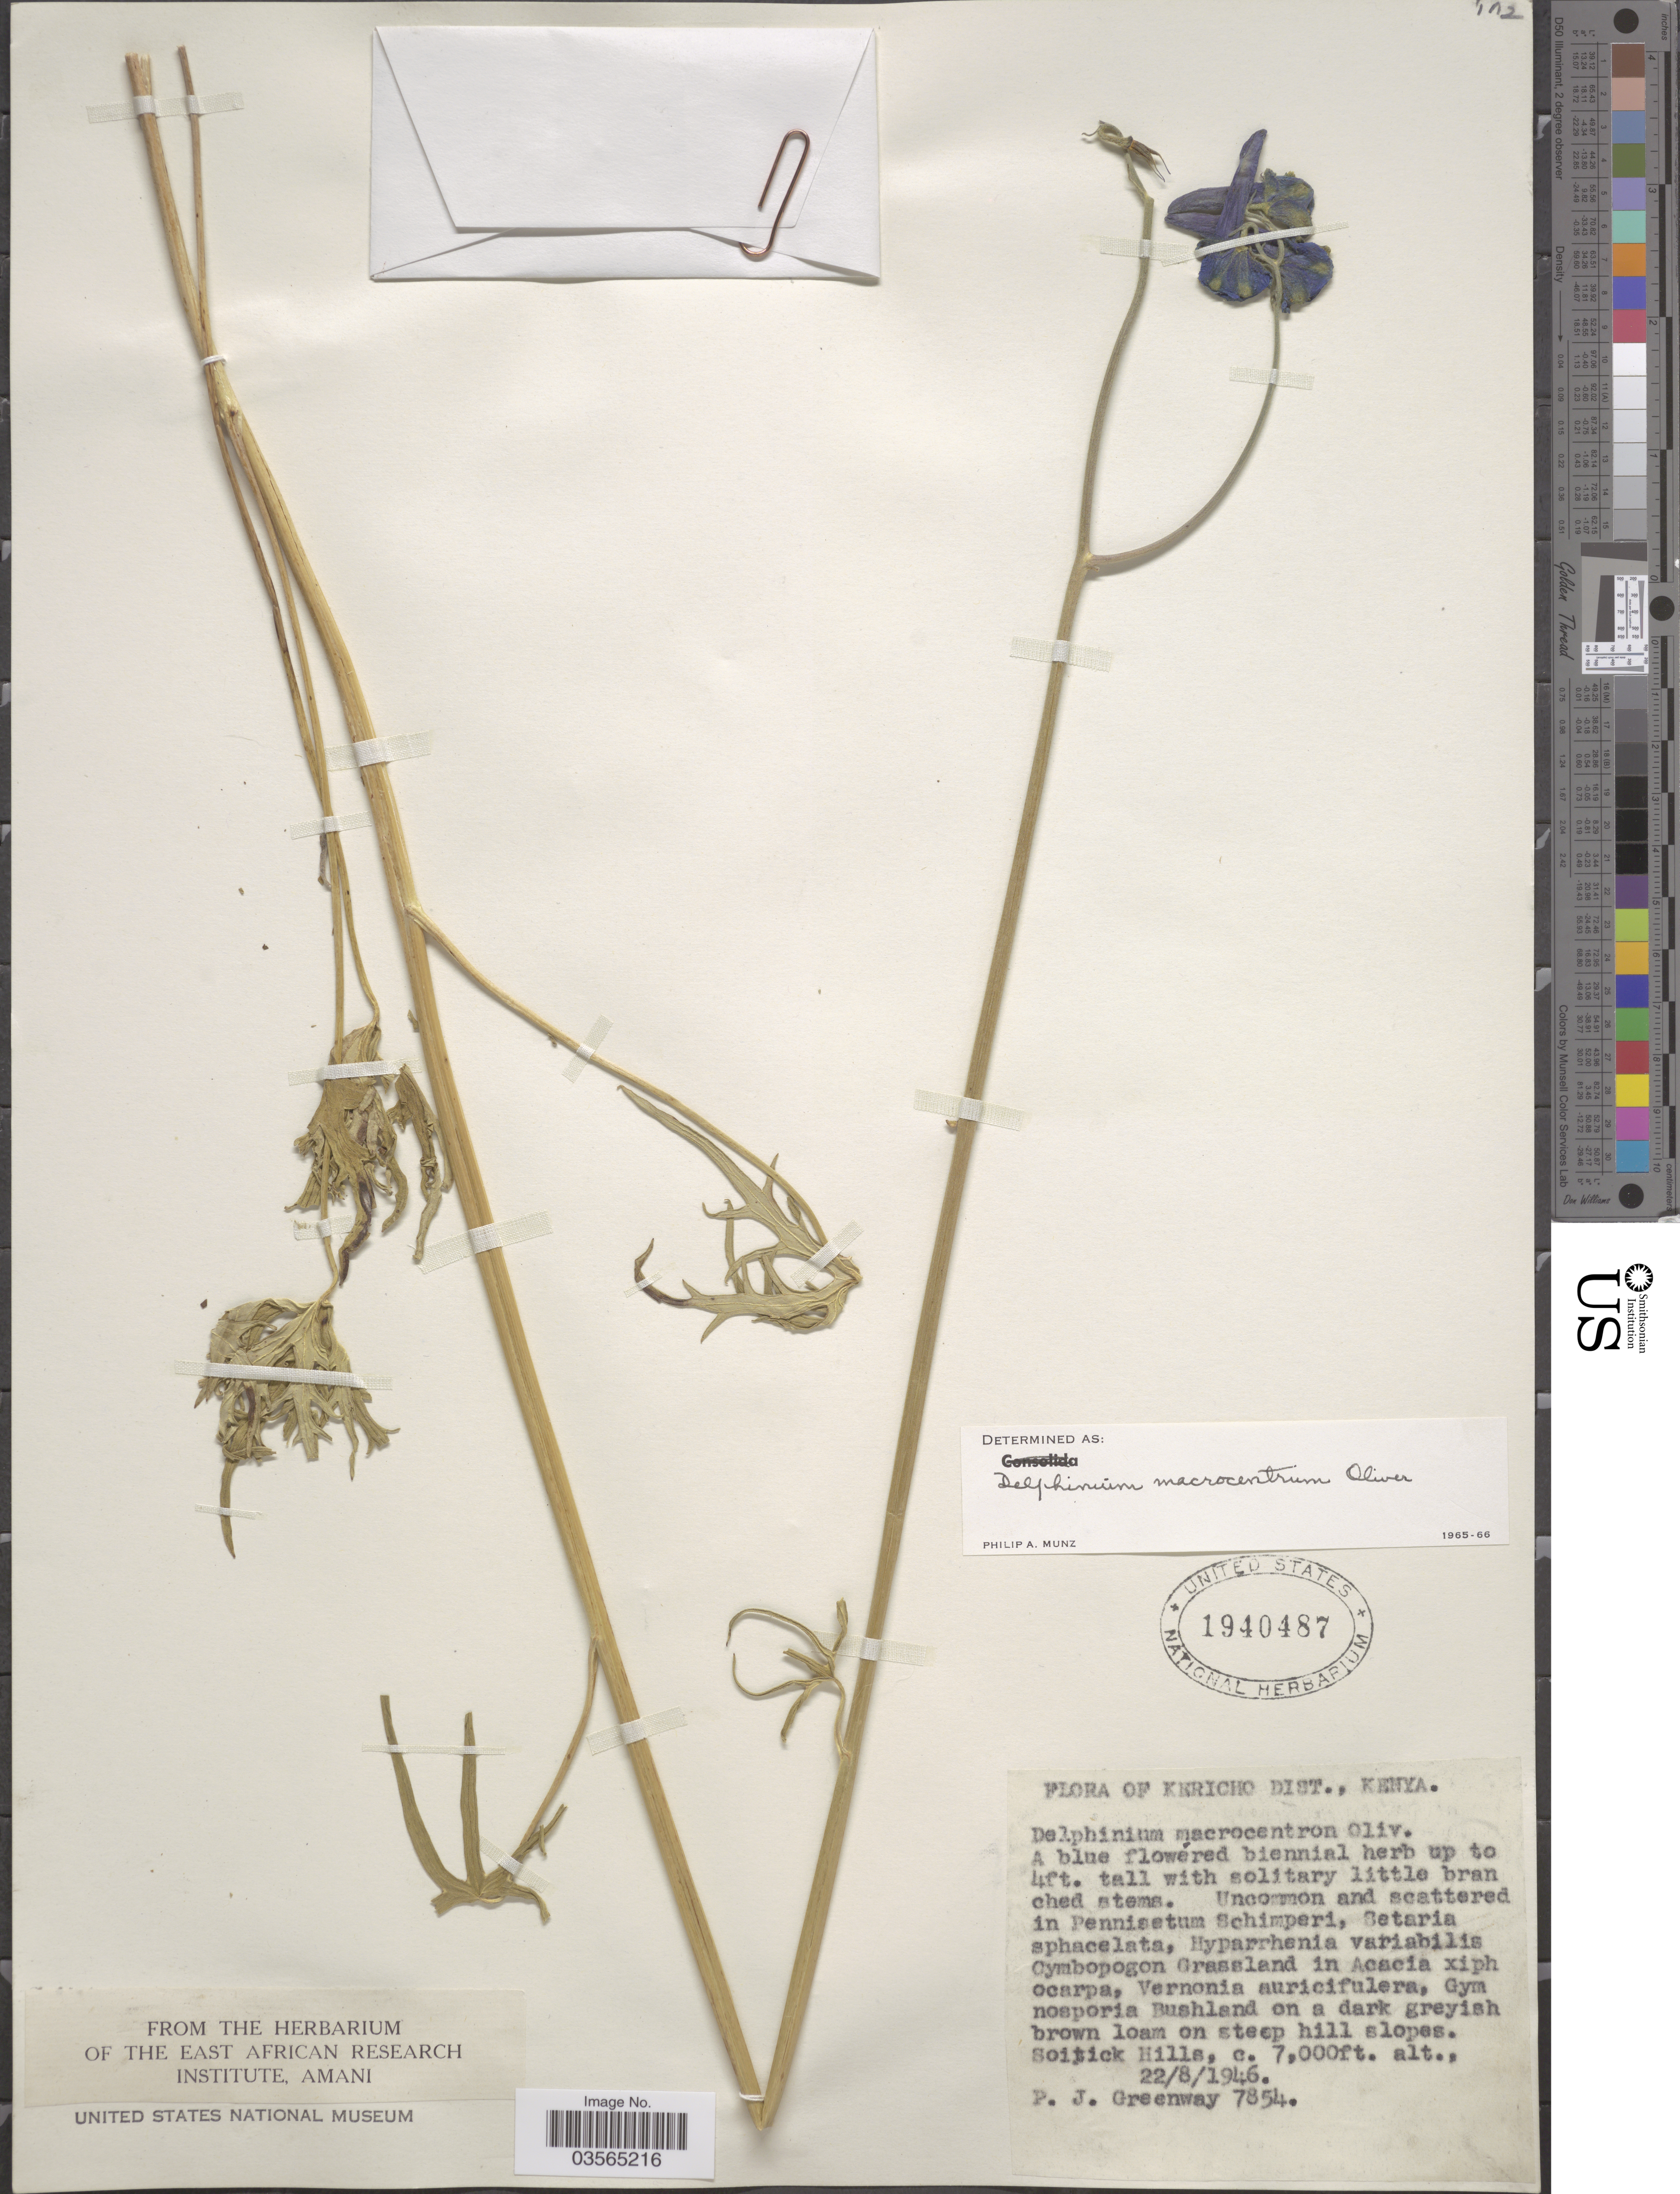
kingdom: Plantae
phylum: Tracheophyta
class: Magnoliopsida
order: Ranunculales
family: Ranunculaceae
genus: Delphinium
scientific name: Delphinium macrocentrum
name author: Oliv.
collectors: P. J. Greenway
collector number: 7854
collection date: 1946-08-22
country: Kenya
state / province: Kericho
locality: Kericho Dist. Soitick Hills.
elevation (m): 2134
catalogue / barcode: US 1940487